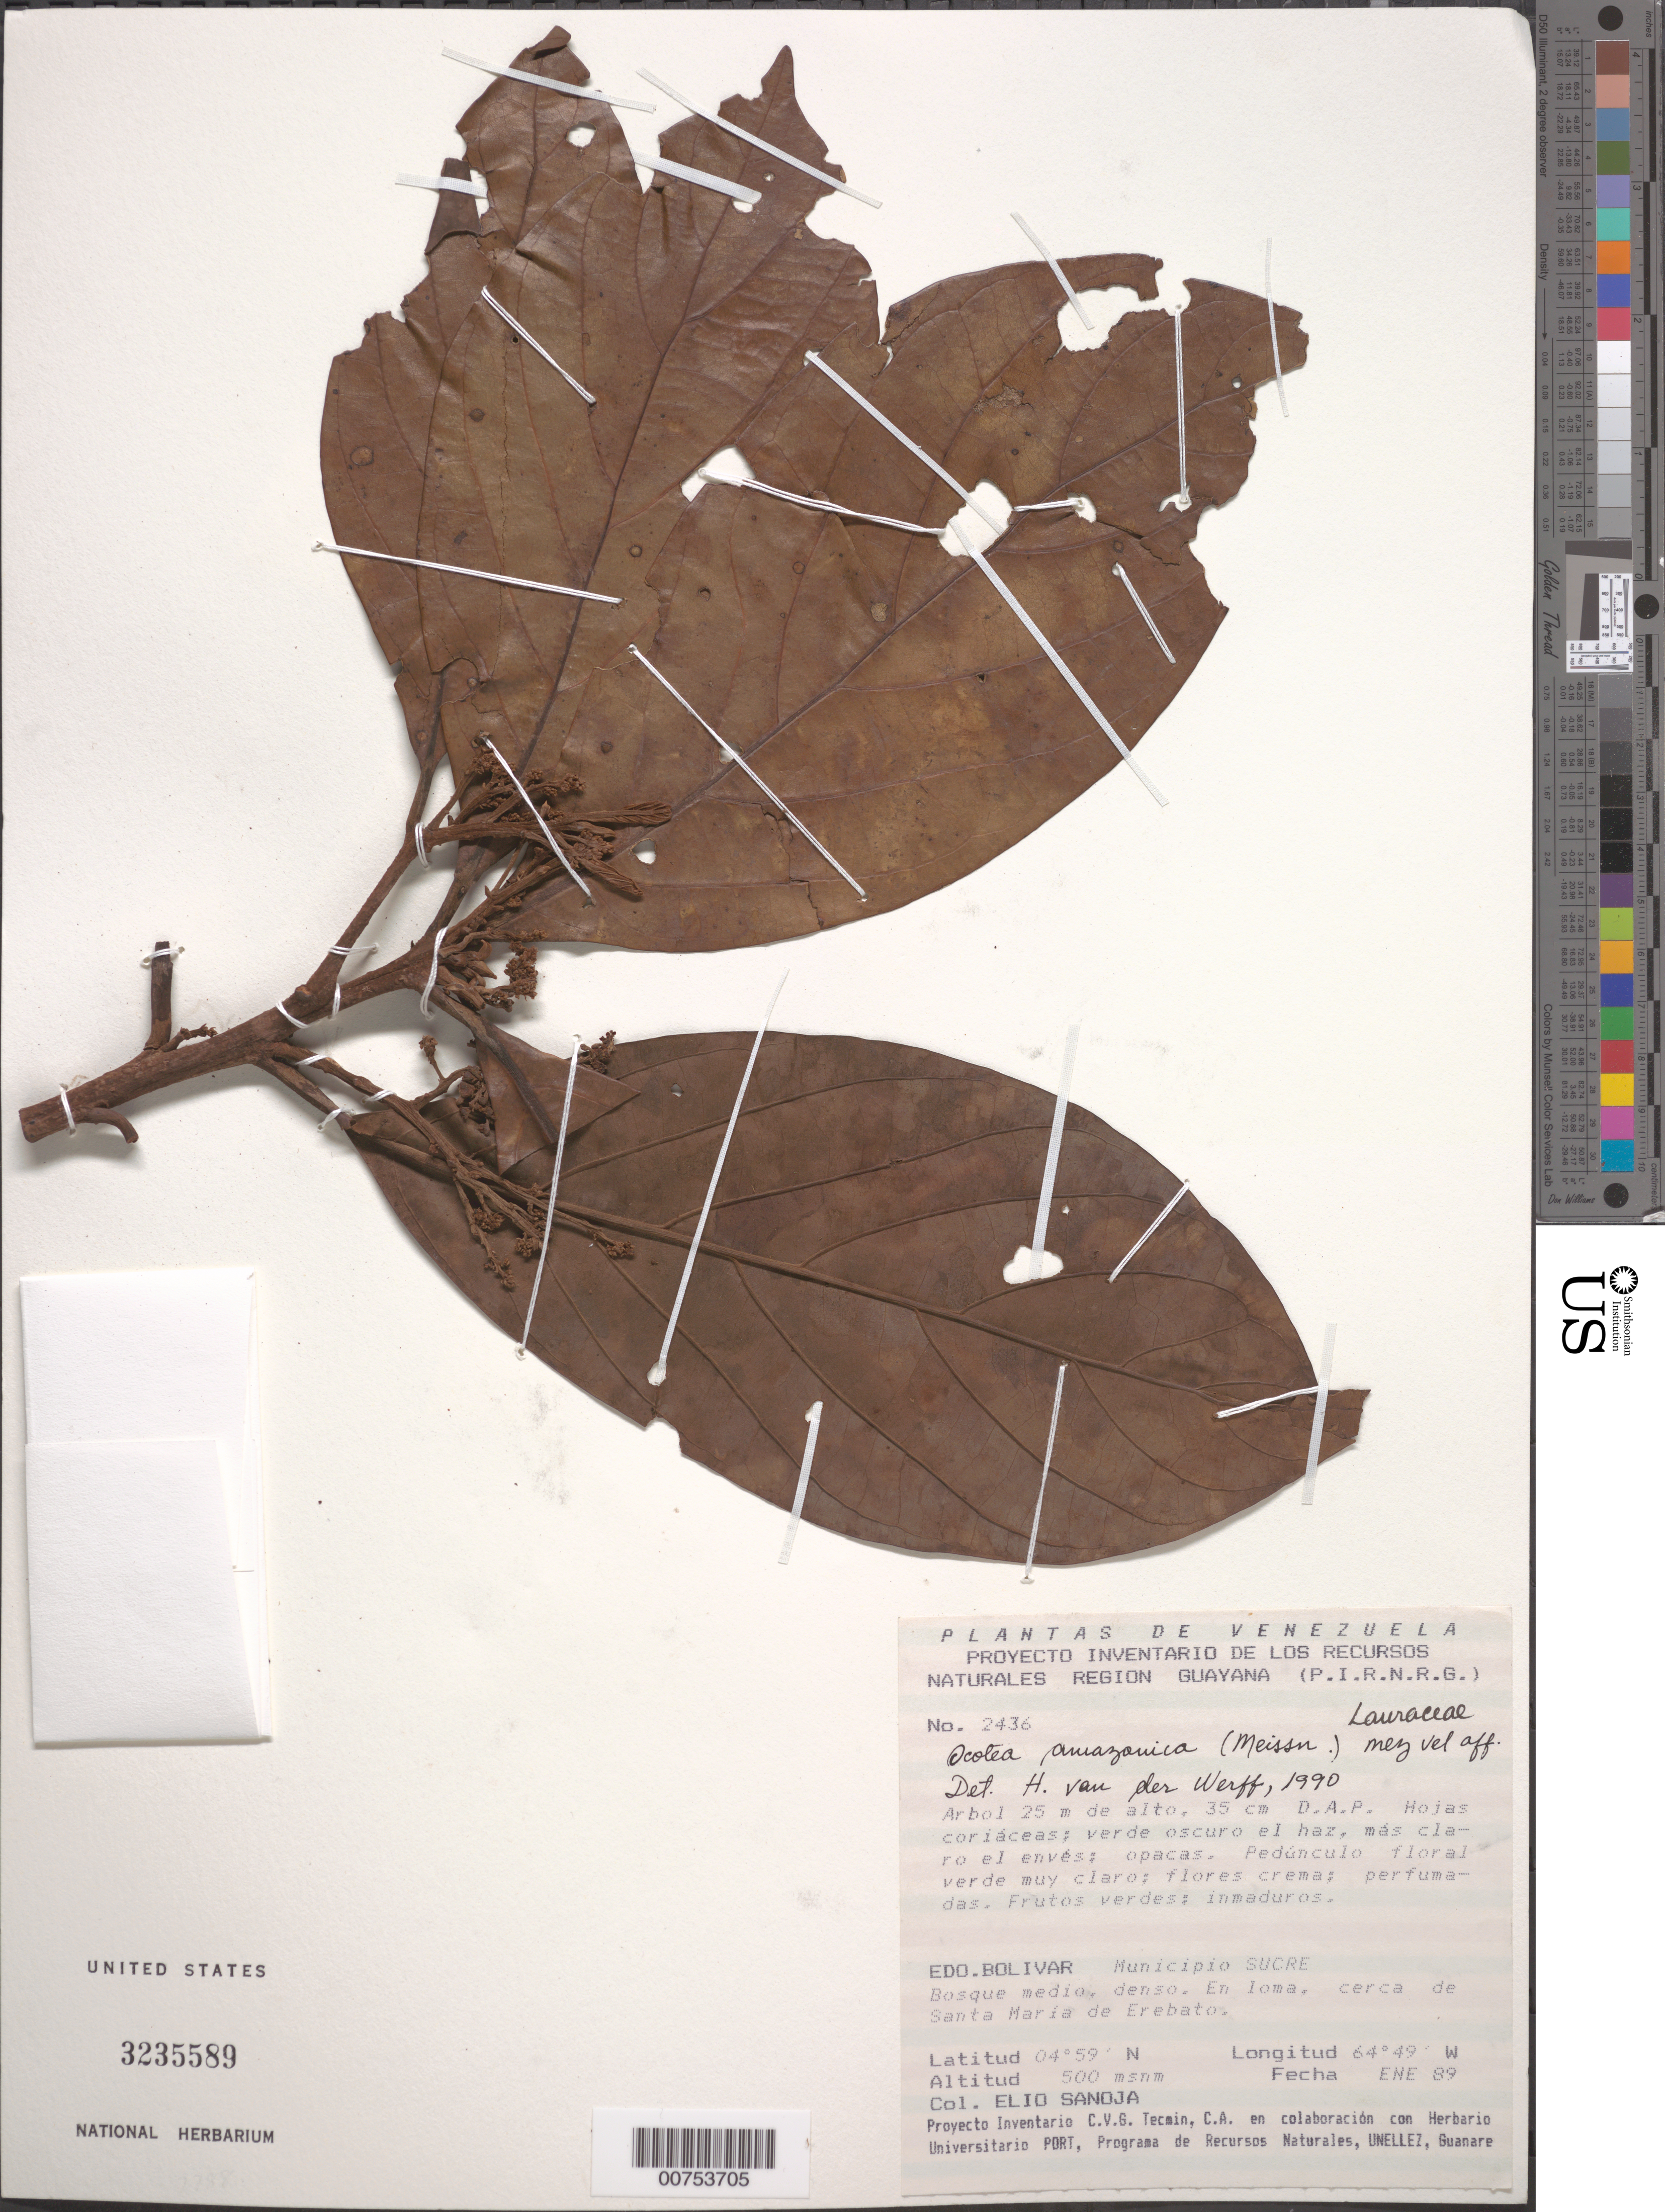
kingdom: Plantae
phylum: Tracheophyta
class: Magnoliopsida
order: Laurales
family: Lauraceae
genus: Ocotea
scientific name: Ocotea amazonica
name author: (Meisn.) Mez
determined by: van der Werff, H., (MO), Missouri Botanical Garden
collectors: E. Sanoja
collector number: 2436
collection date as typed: Jan-89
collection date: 1989-01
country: Venezuela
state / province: Bolívar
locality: Mun. Sucre, Santa María de Erebato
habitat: Bosque medio, denso, en loma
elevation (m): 500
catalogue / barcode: US 3235589